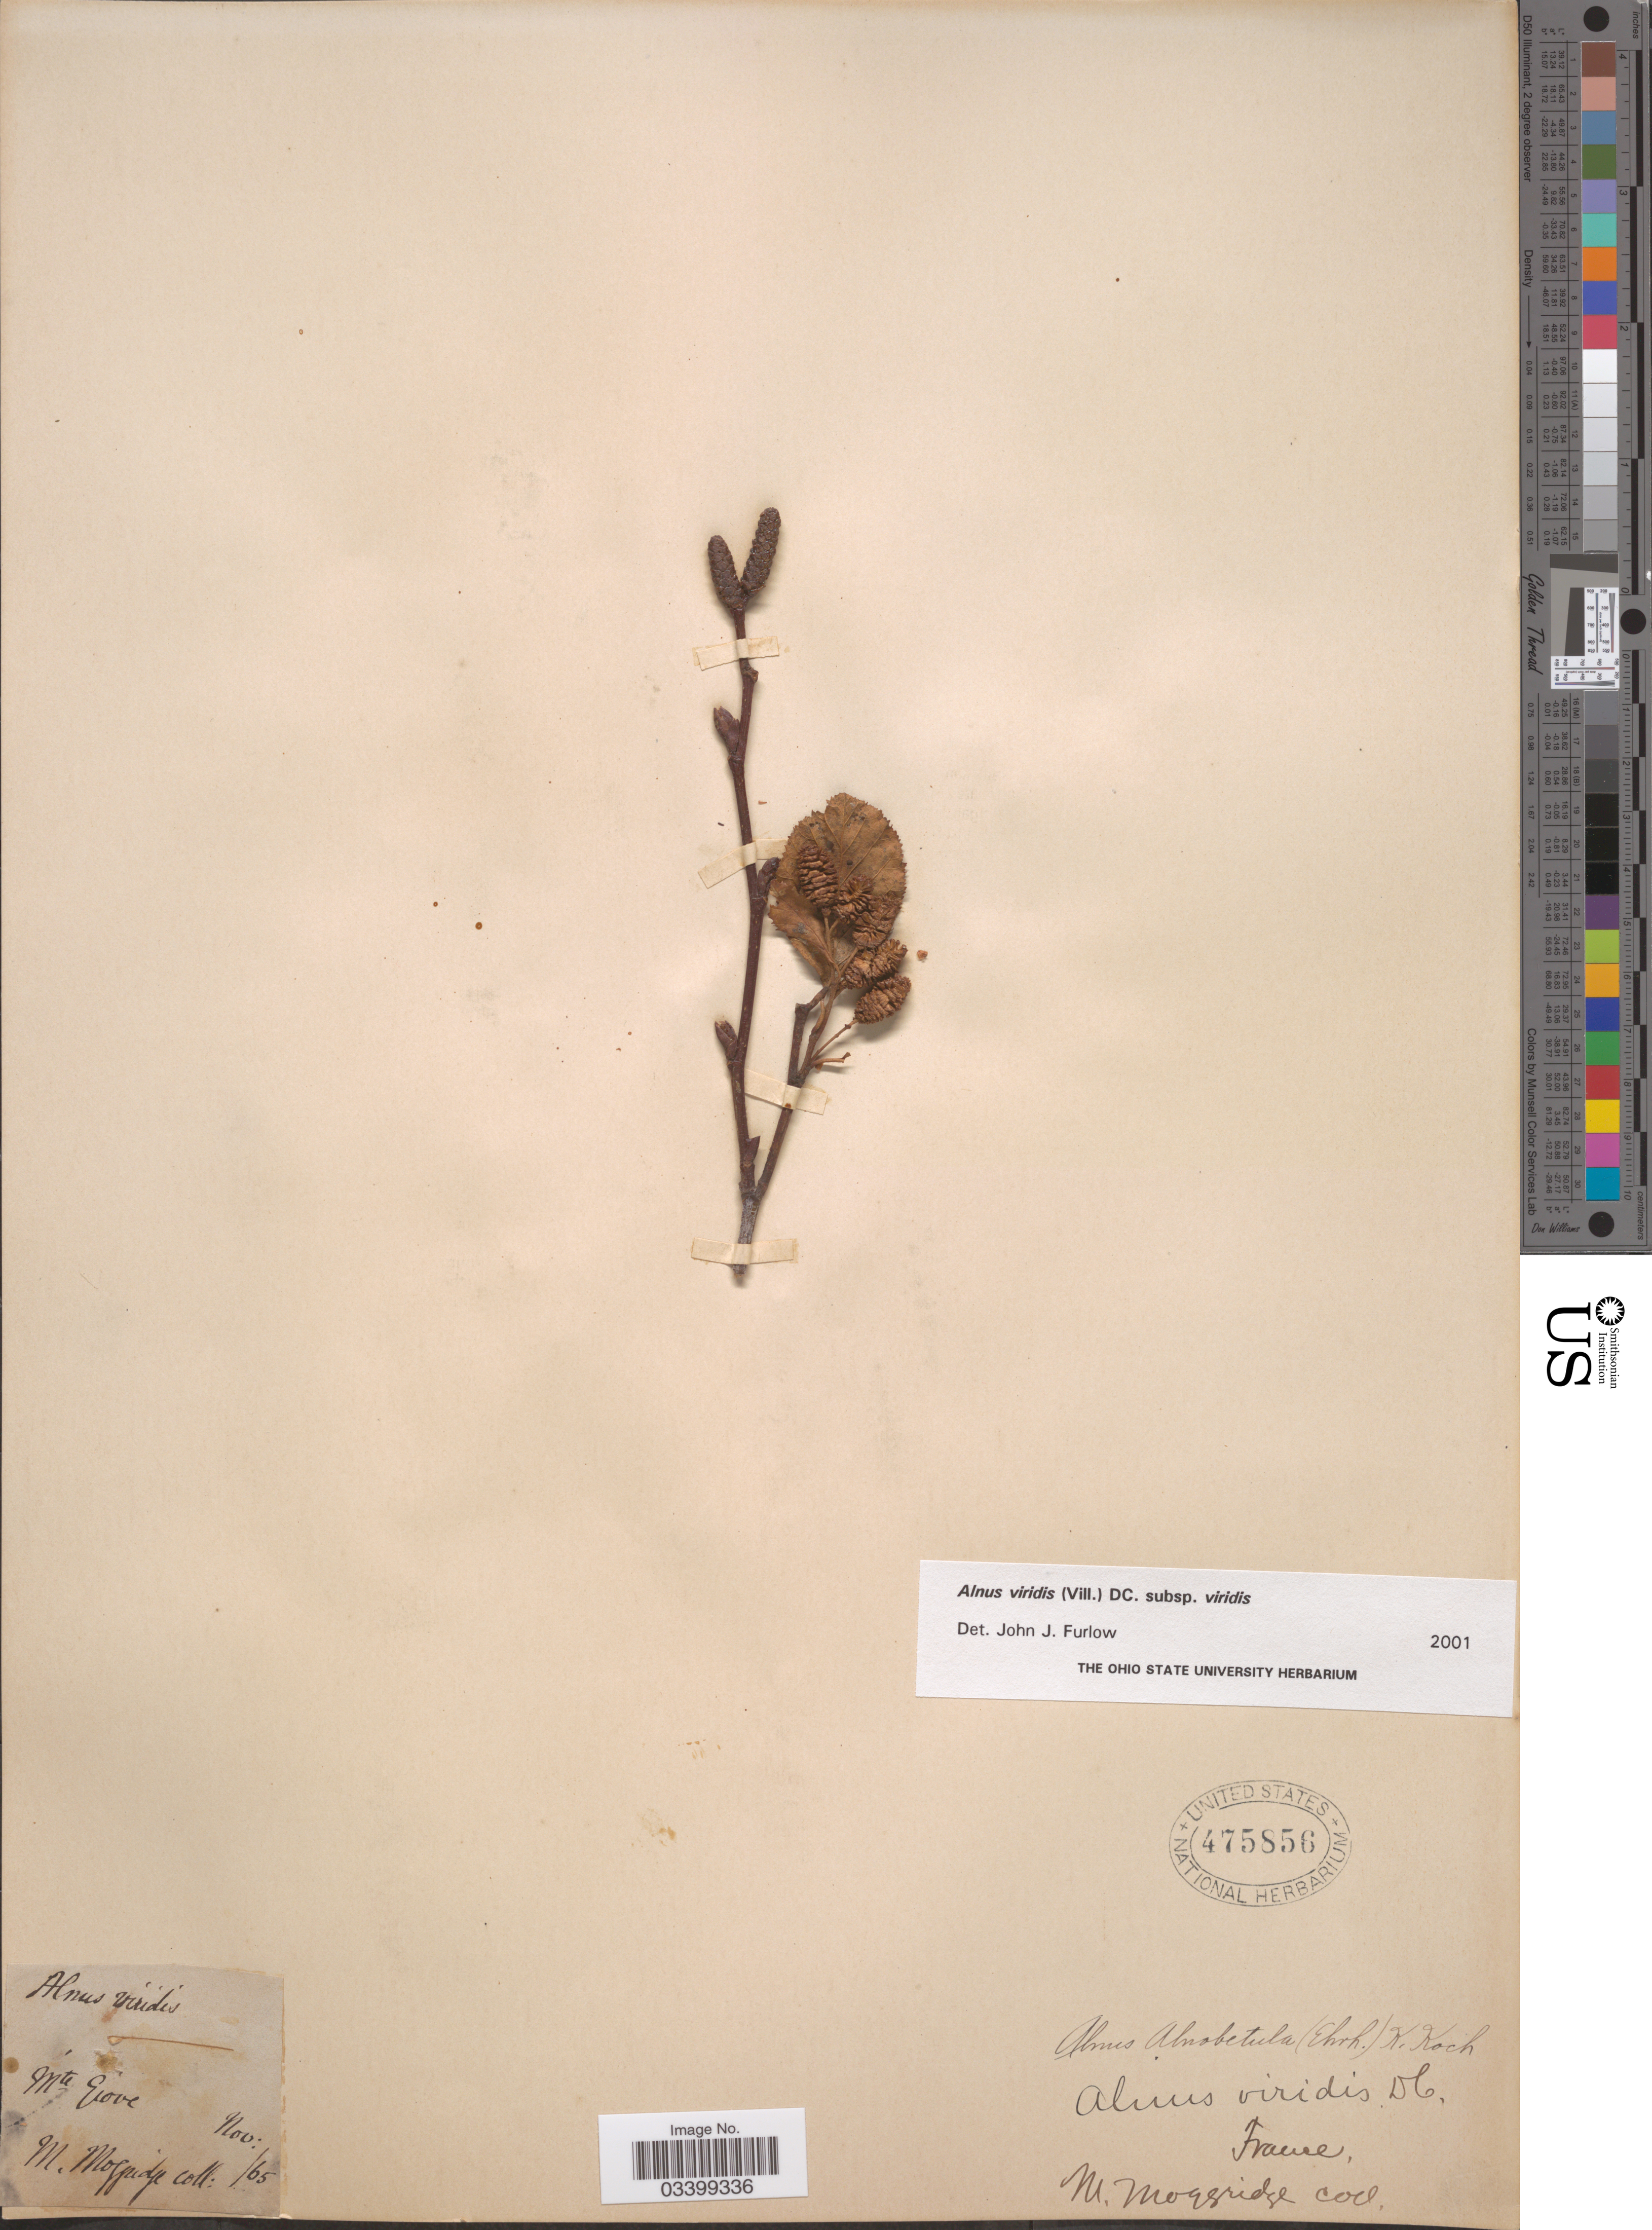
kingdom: Plantae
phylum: Tracheophyta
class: Magnoliopsida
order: Fagales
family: Betulaceae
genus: Alnus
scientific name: Alnus viridis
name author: (Chaix) DC.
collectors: M. Moggridge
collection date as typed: Transcribed d/m/y: /11/65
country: France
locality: Mte Grove [interpreted].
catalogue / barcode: US 475856